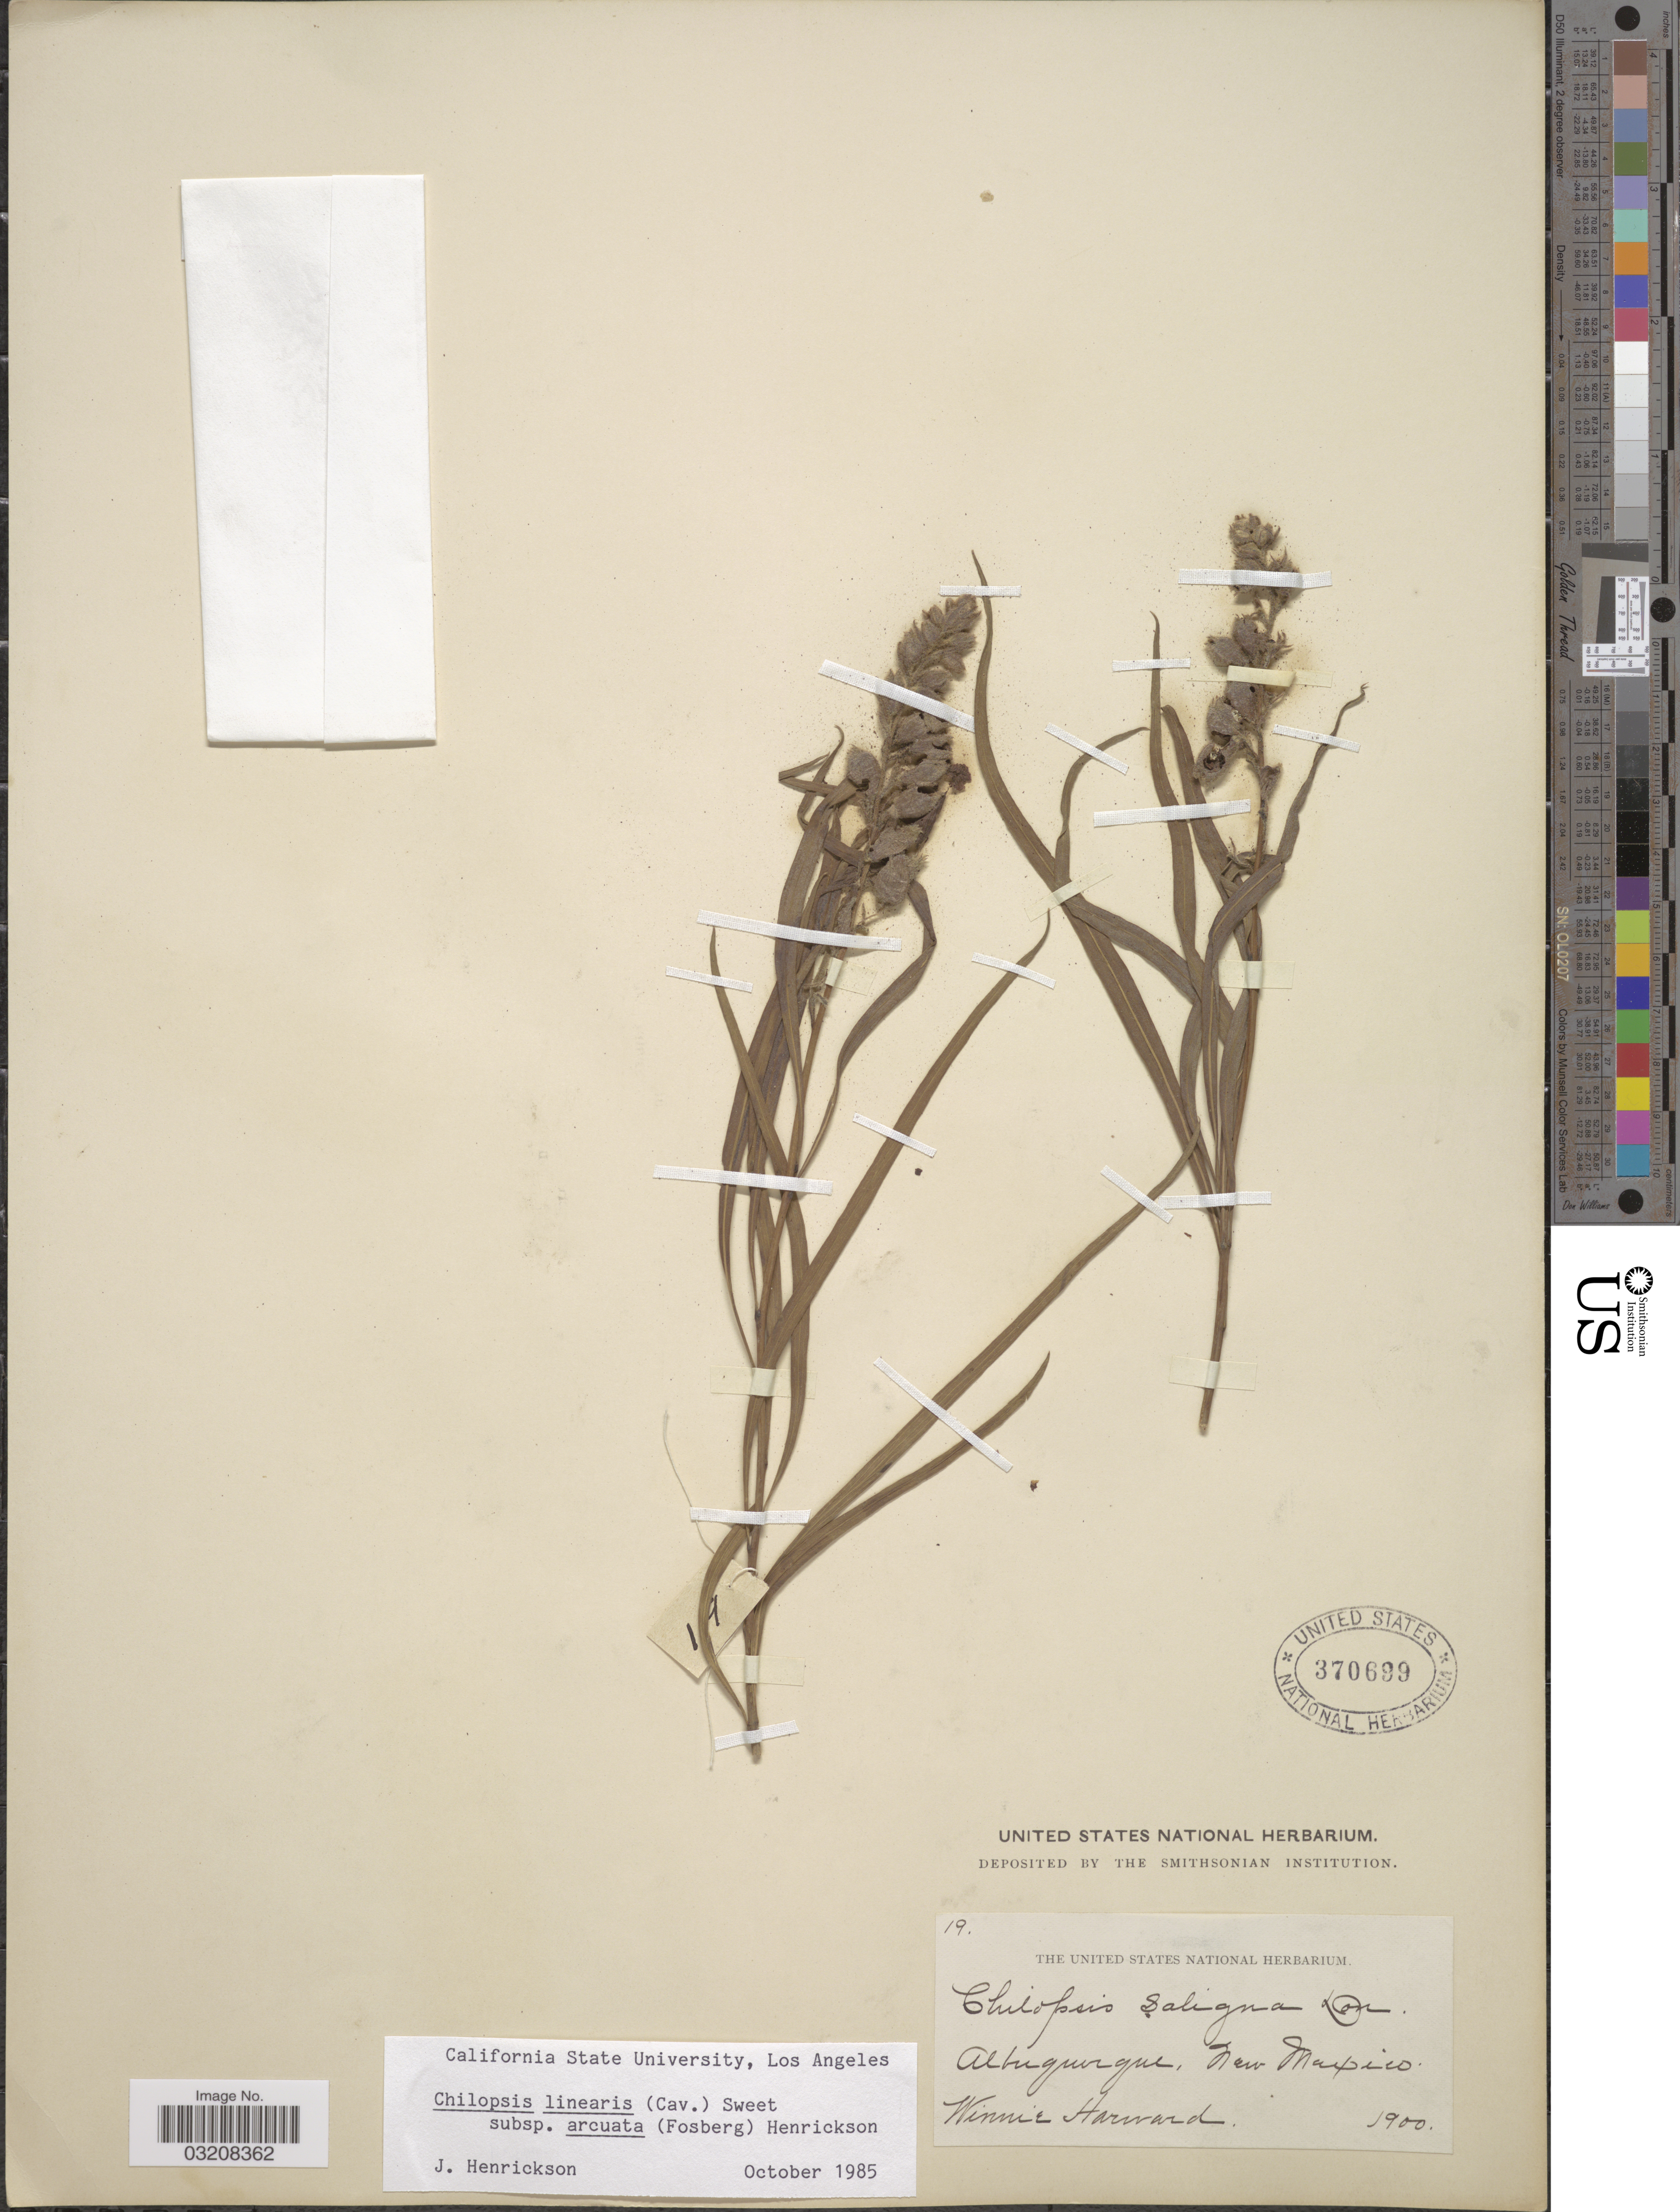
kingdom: Plantae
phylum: Tracheophyta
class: Magnoliopsida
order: Lamiales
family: Bignoniaceae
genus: Chilopsis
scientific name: Chilopsis linearis subsp. arcuata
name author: (Fosberg) Henrickson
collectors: W. Harward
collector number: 19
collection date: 1900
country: United States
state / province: New Mexico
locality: Albuquerque.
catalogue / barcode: US 370699